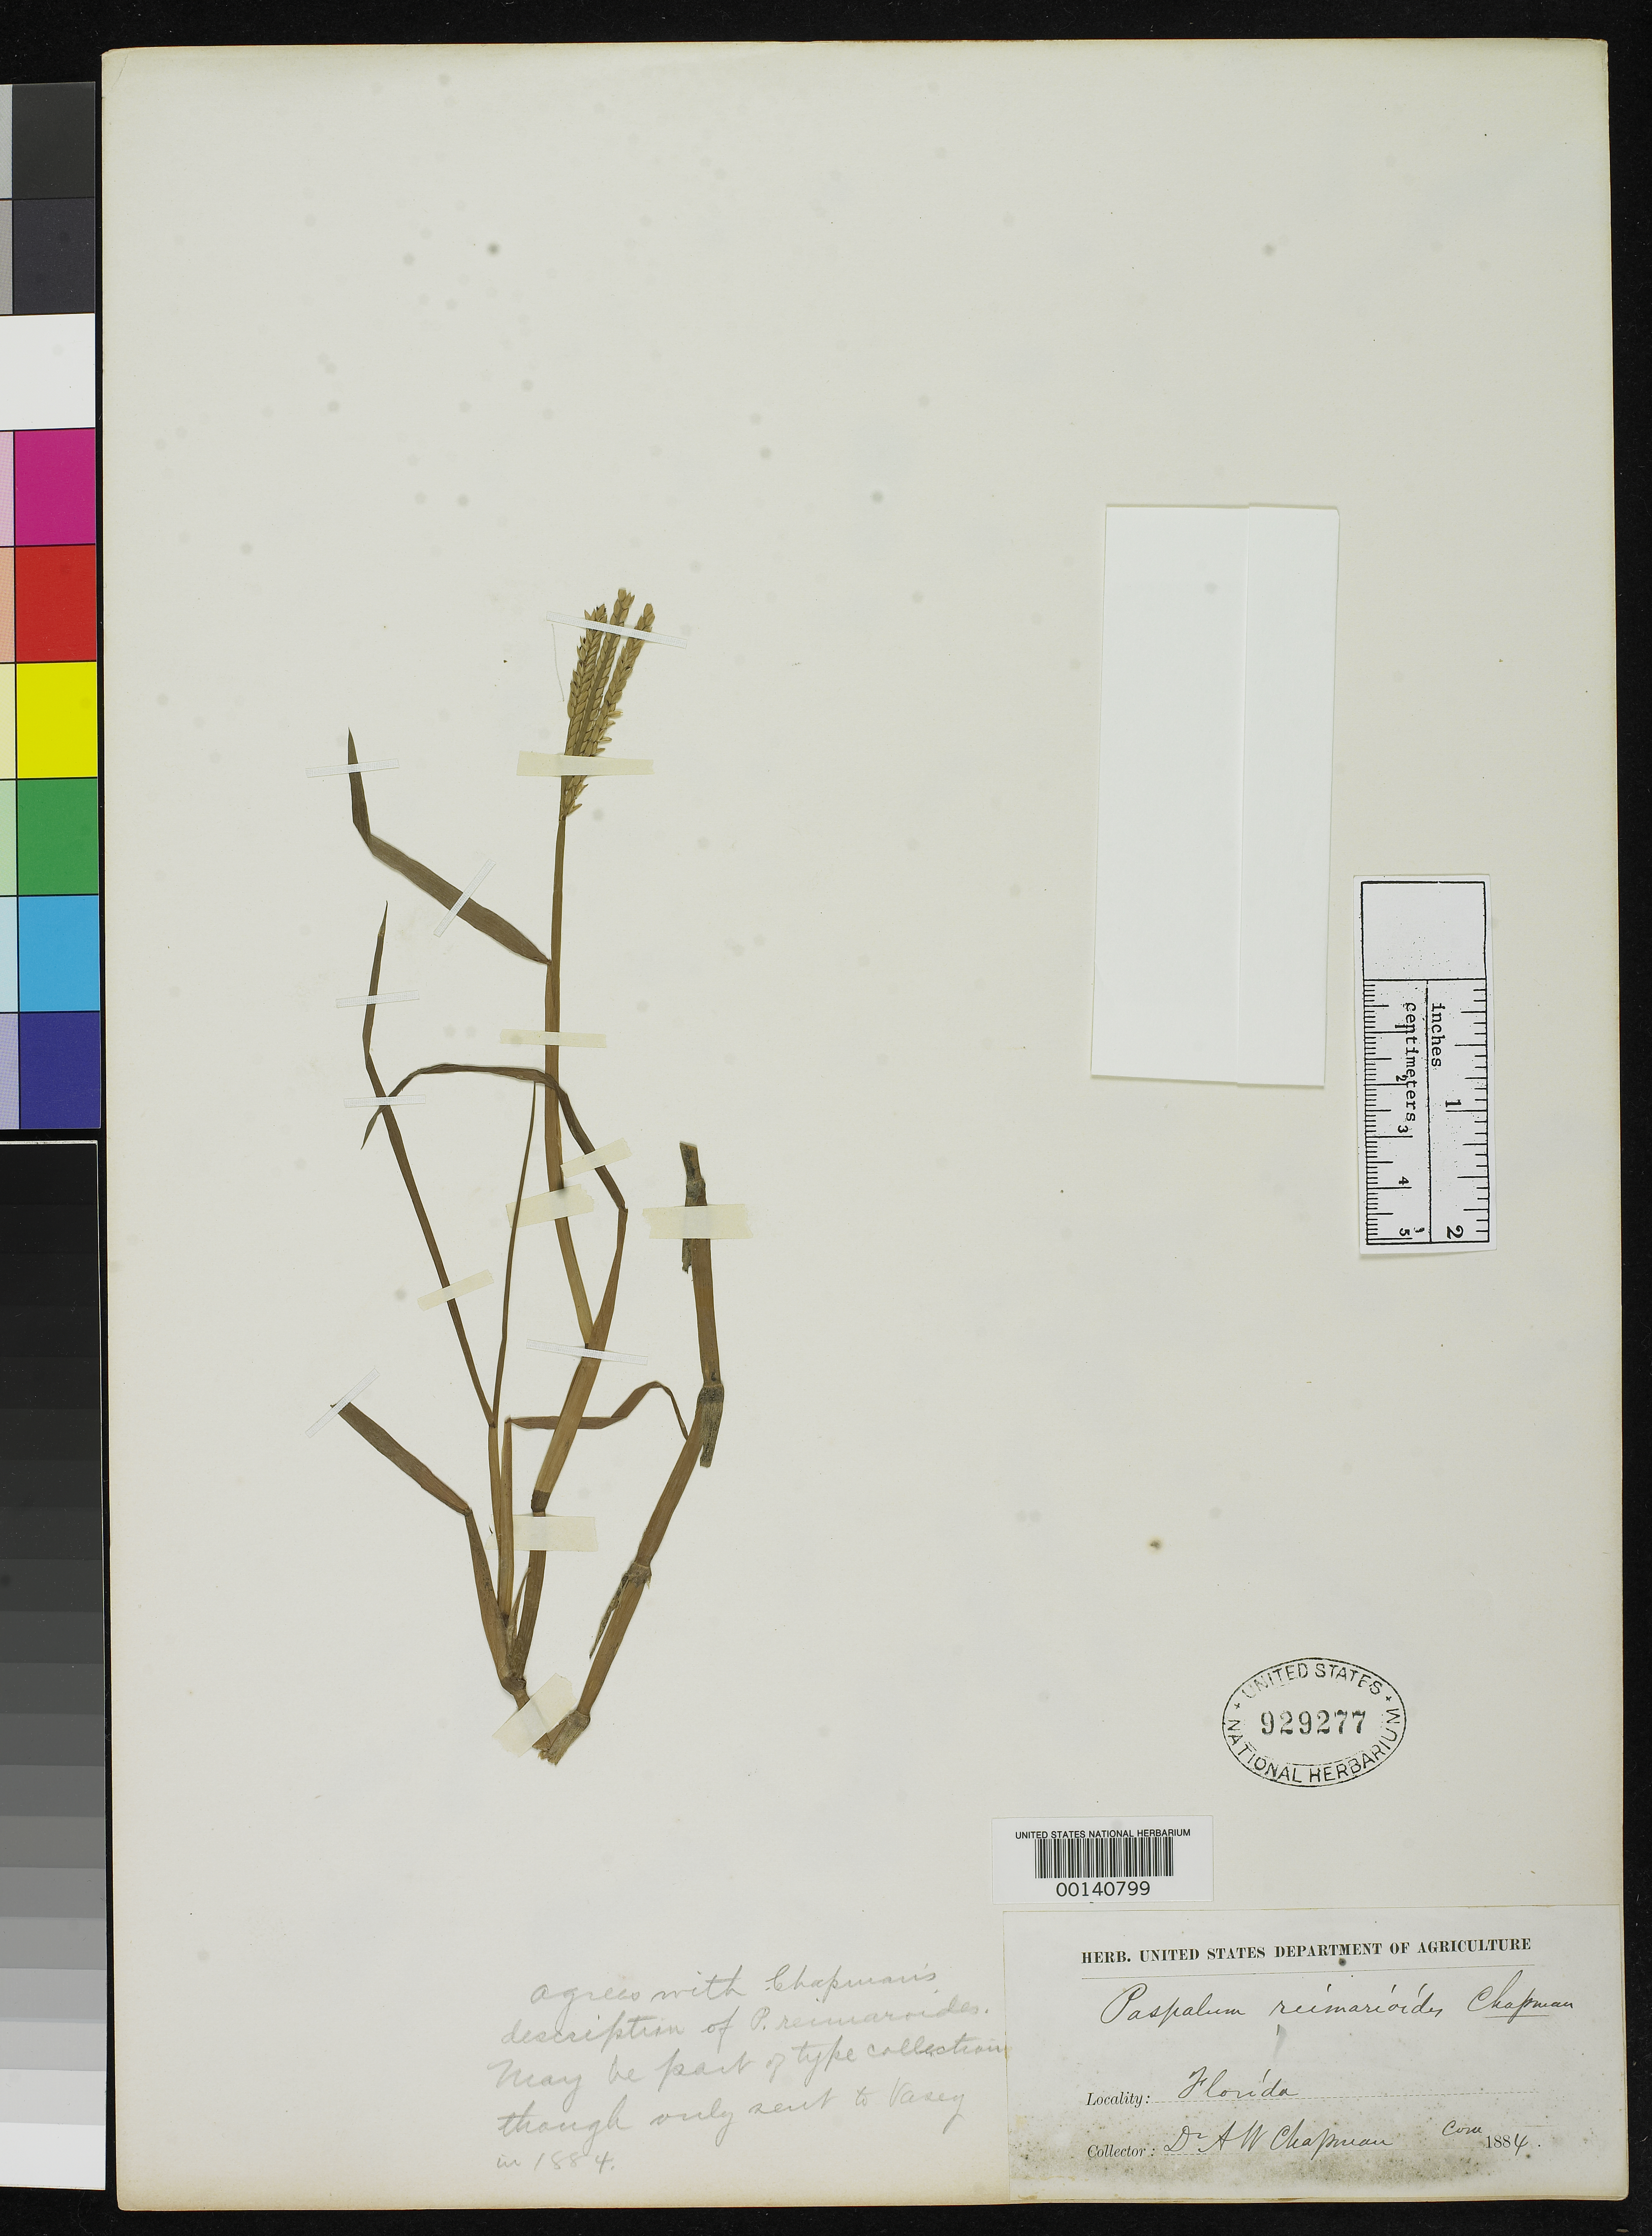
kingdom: Plantae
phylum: Tracheophyta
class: Liliopsida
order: Poales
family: Poaceae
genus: Paspalum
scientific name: Paspalum reimarioides Chapm., nom. illeg.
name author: Chapm.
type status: Type Fragment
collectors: A. W. Chapman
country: United States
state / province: Florida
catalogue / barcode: US 929277